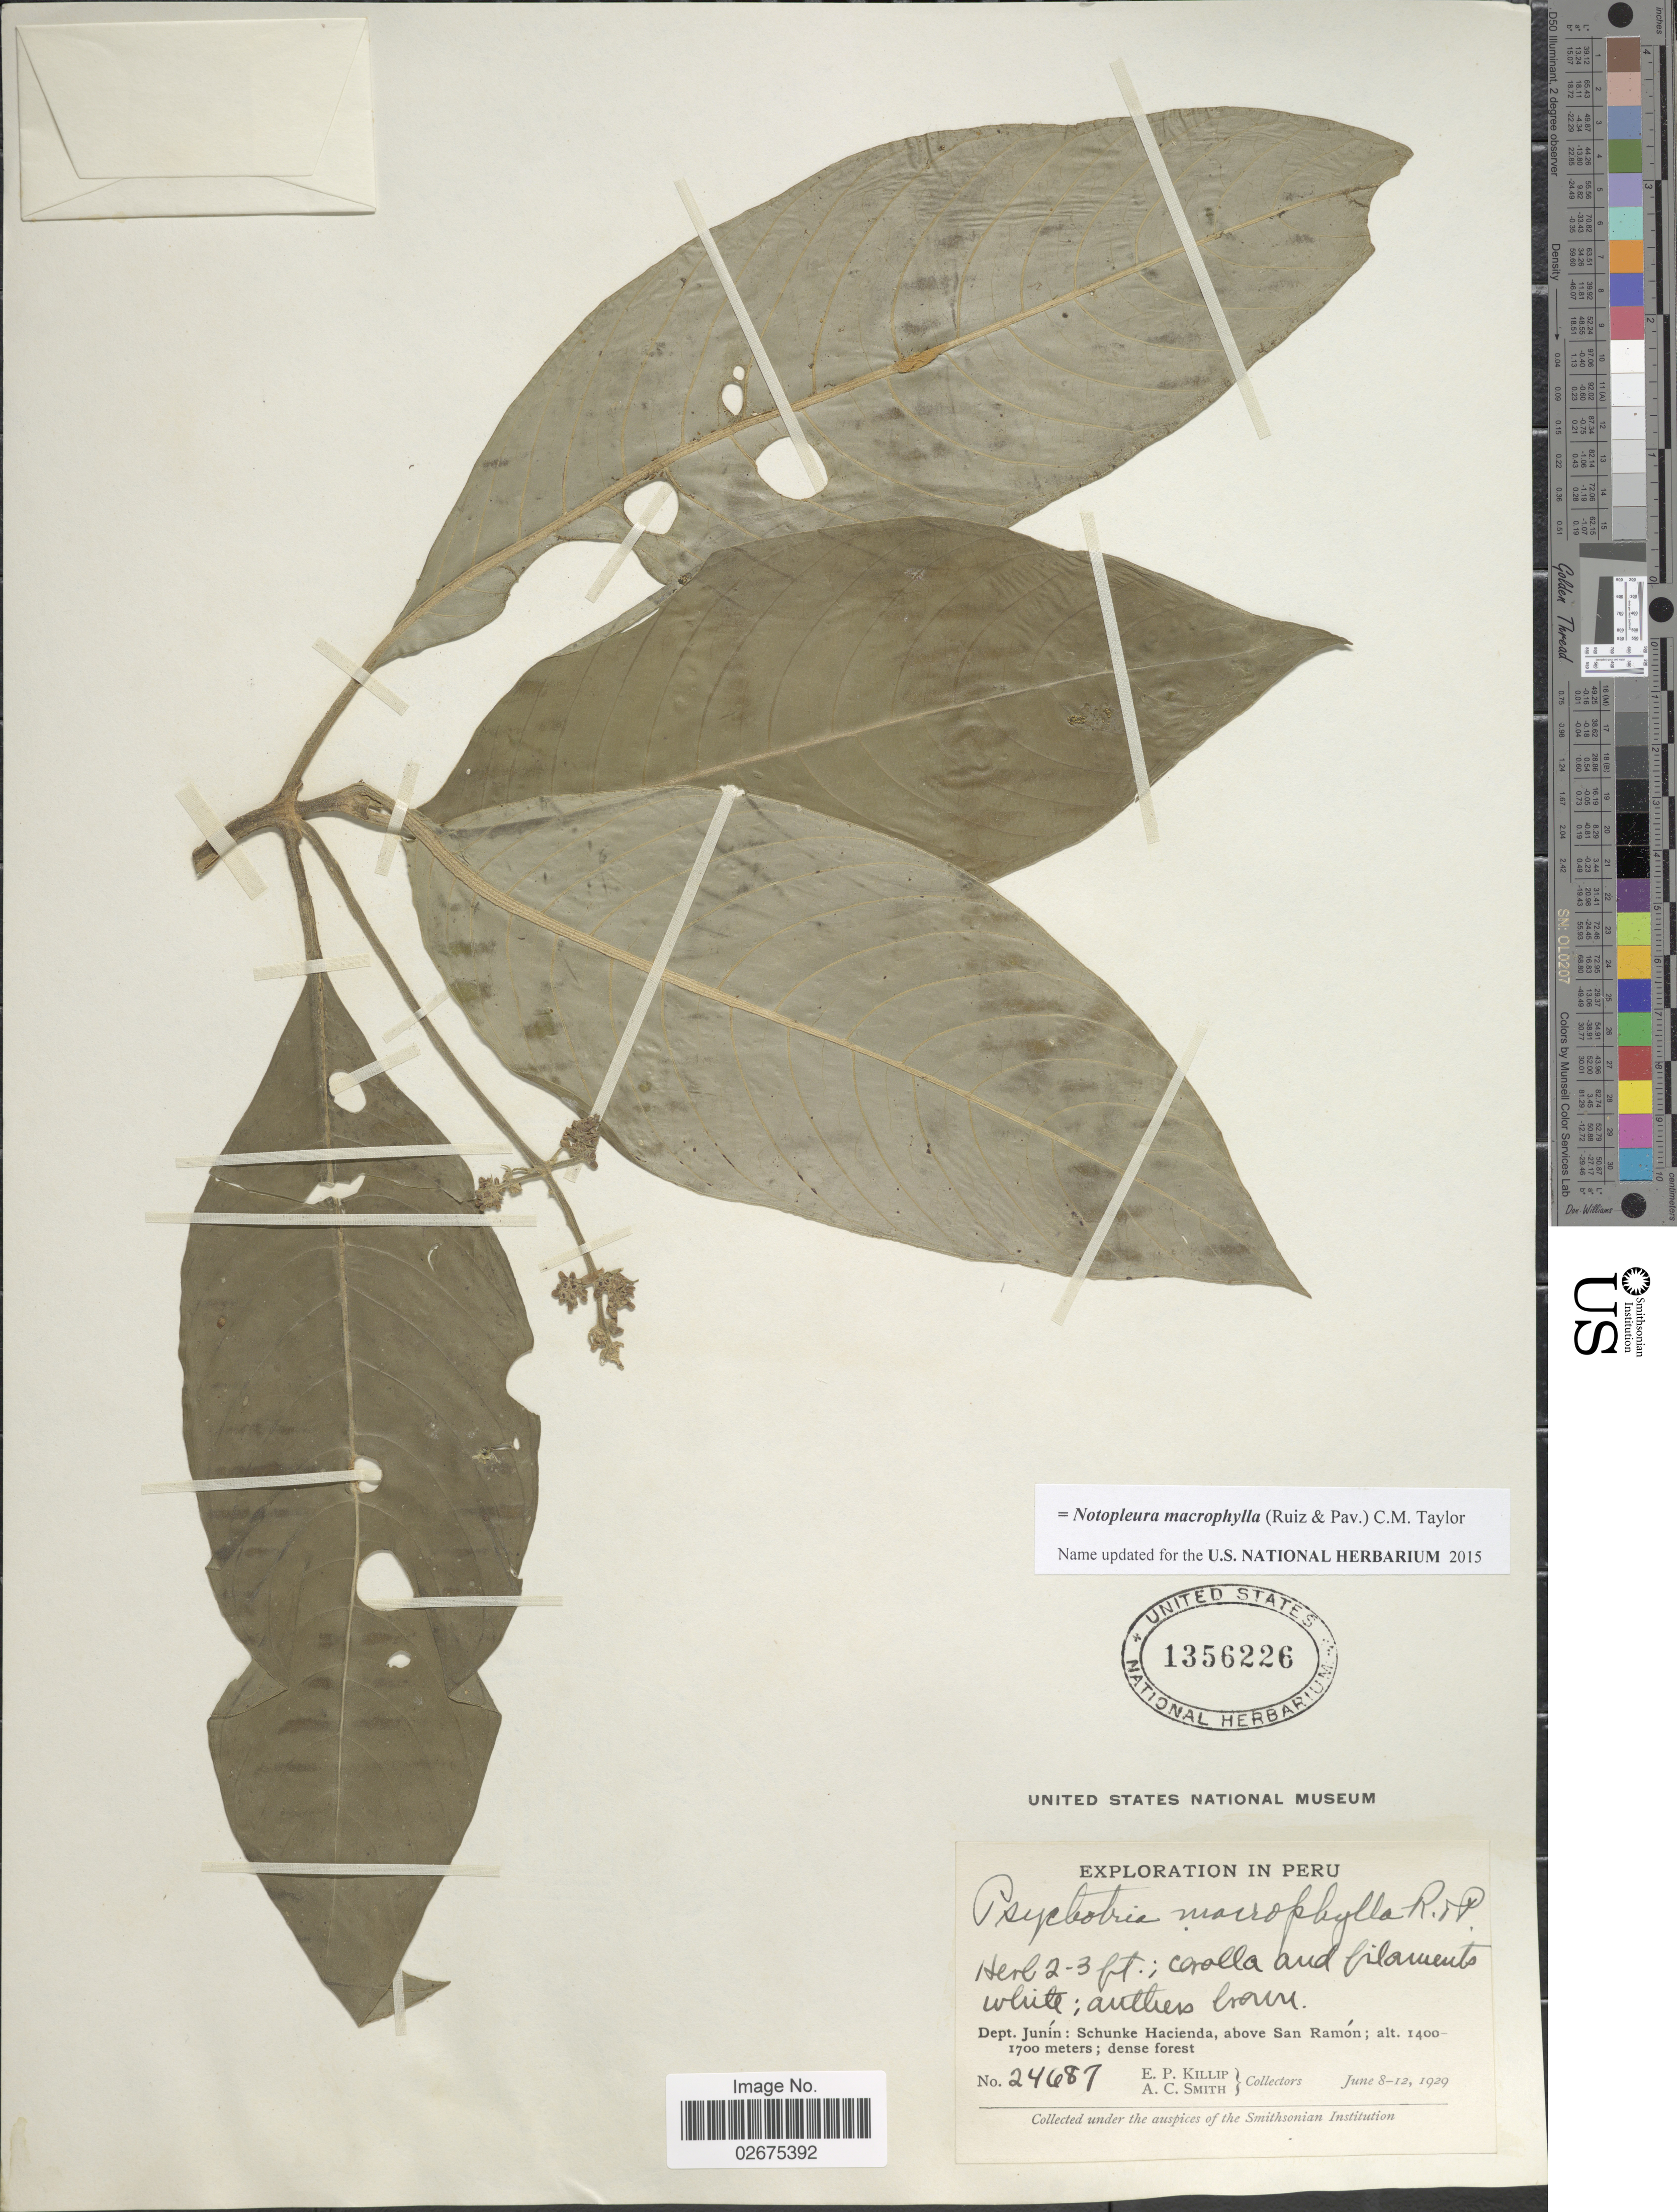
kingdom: Plantae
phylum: Tracheophyta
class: Magnoliopsida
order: Gentianales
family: Rubiaceae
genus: Notopleura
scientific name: Notopleura macrophylla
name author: (Ruiz & Pav.) C.M. Taylor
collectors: E. P. Killip & A. C. Smith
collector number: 24687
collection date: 1929-06-08/1929-06-12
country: Peru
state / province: Junín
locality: Dept. Junín: Schunke Hacienda, above San Ramón; dense forest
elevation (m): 1400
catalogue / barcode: US 1356226